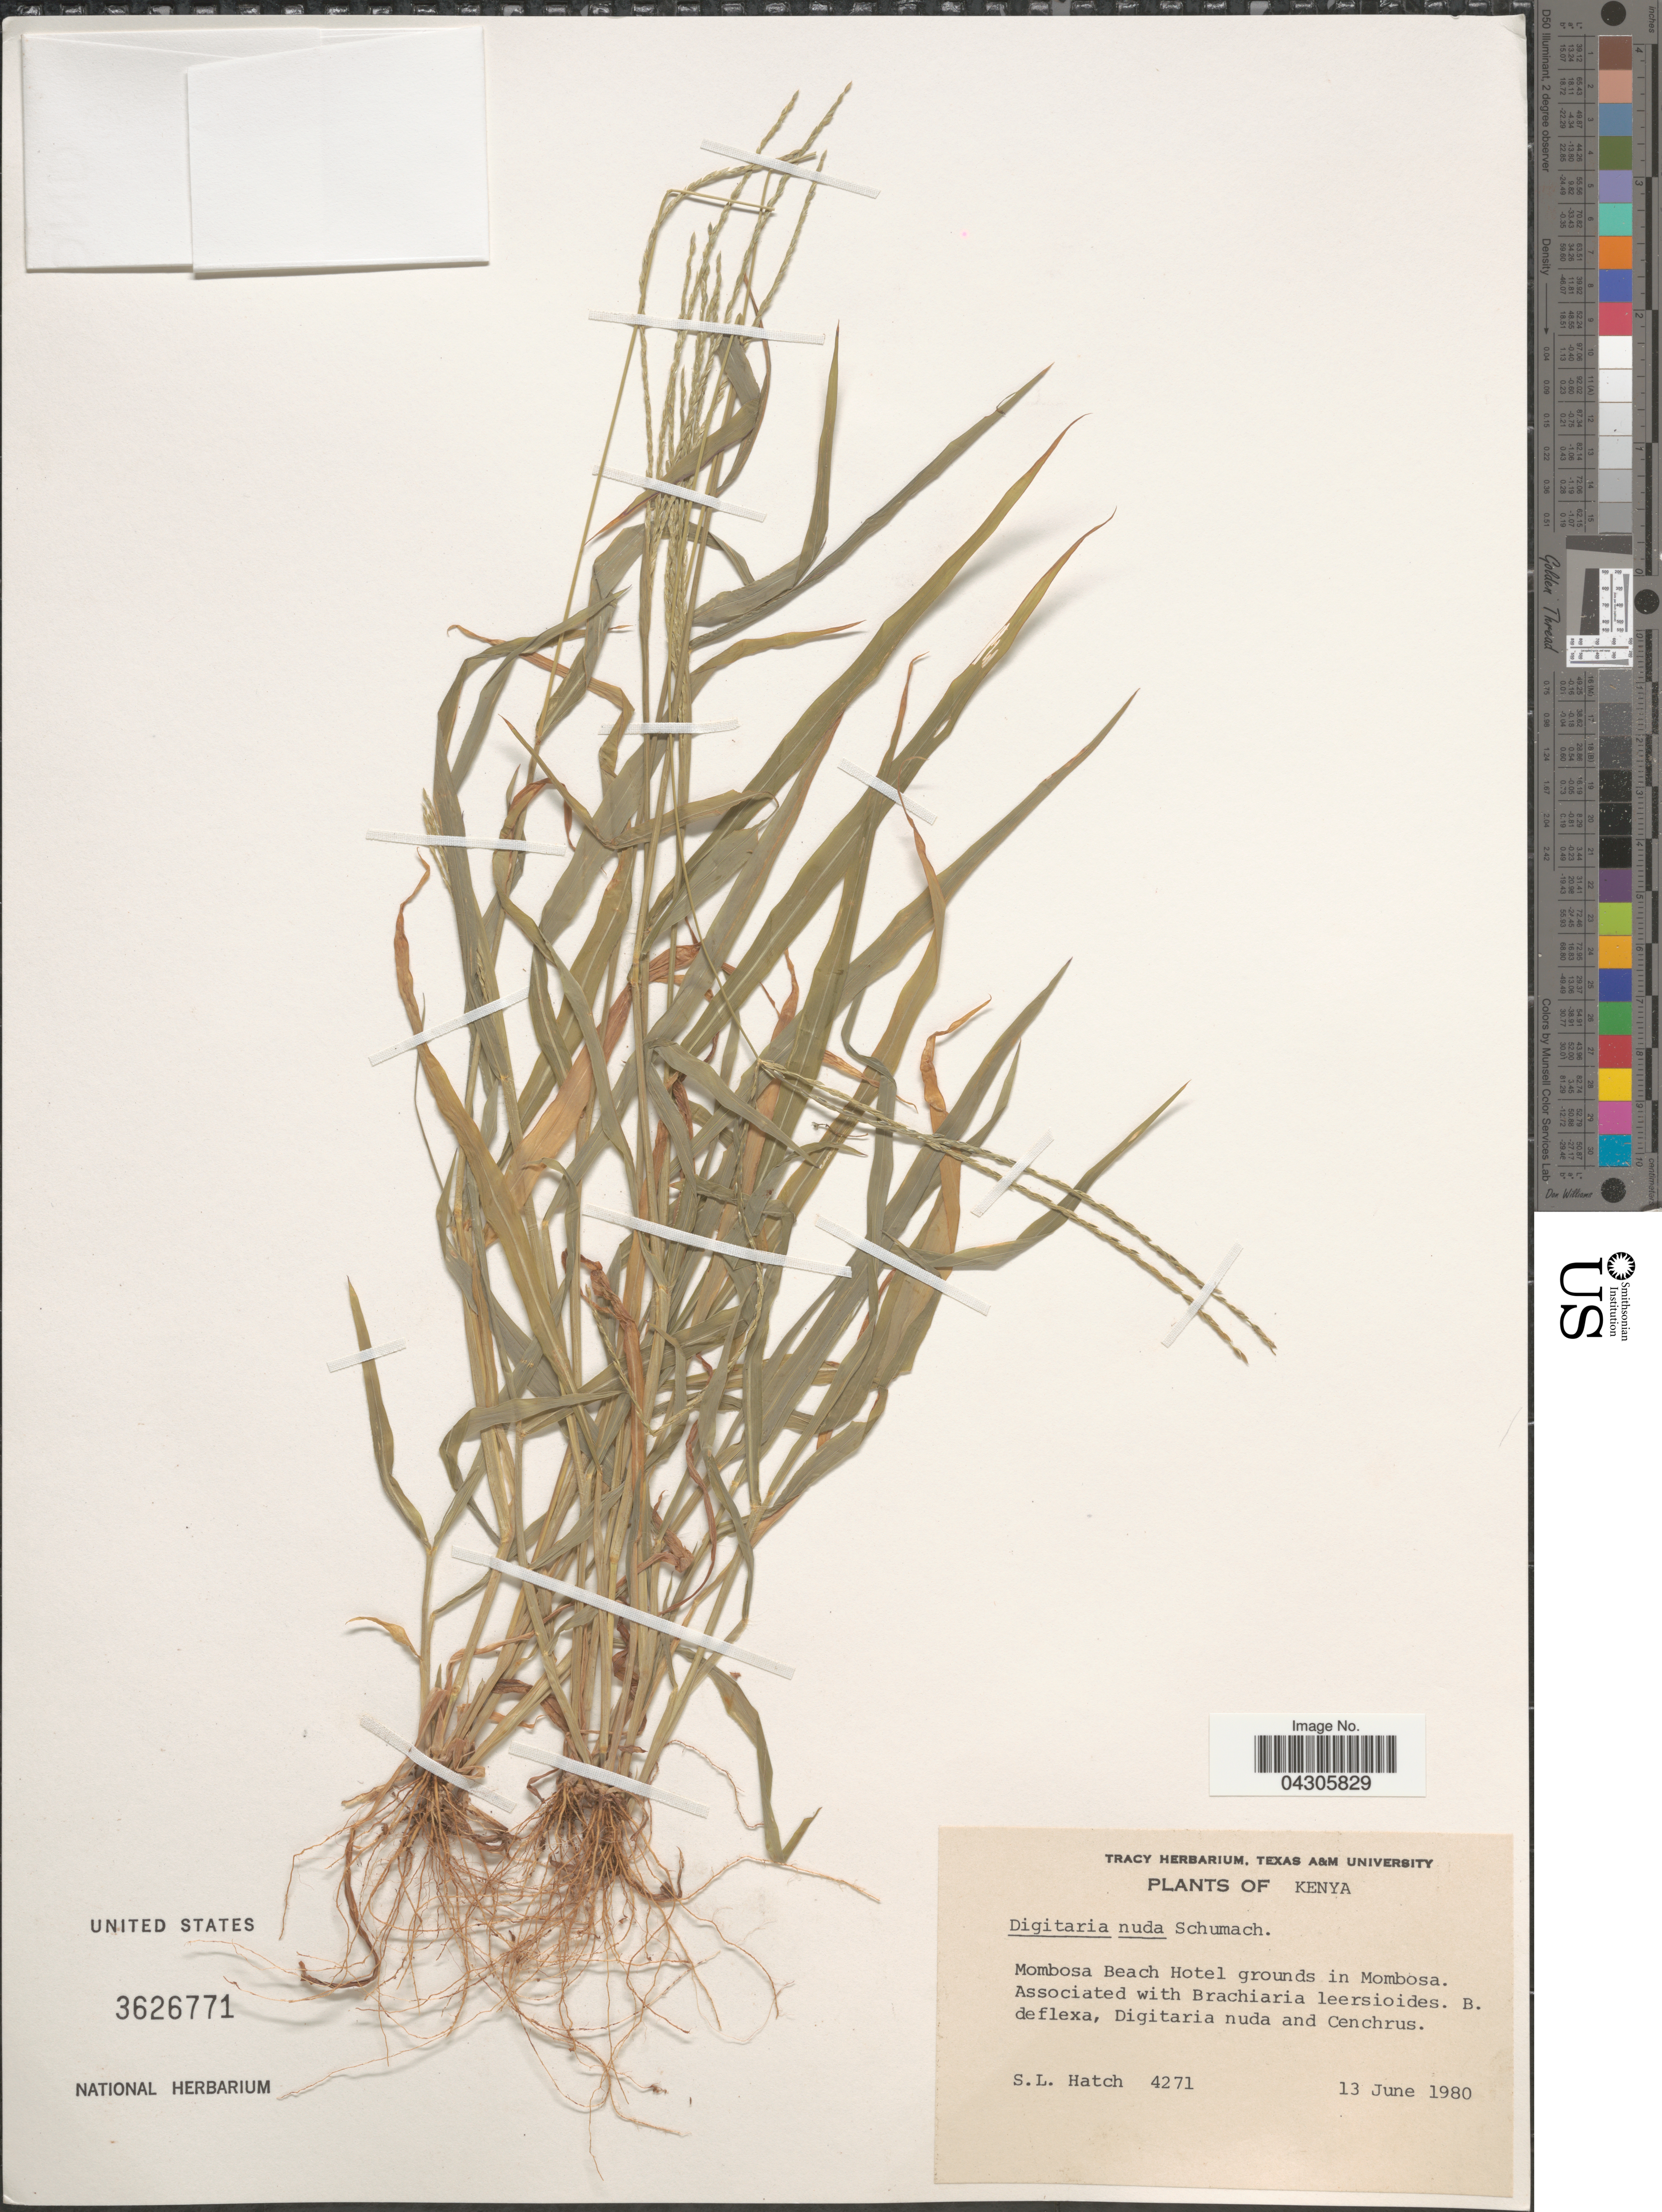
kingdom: Plantae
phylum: Tracheophyta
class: Liliopsida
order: Poales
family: Poaceae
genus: Digitaria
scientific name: Digitaria nuda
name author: Schumach.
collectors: S. Hatch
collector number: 4271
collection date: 1980-06-13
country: Kenya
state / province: Mombasa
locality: Mombosa Beach Hotel grounds.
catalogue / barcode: US 3626771